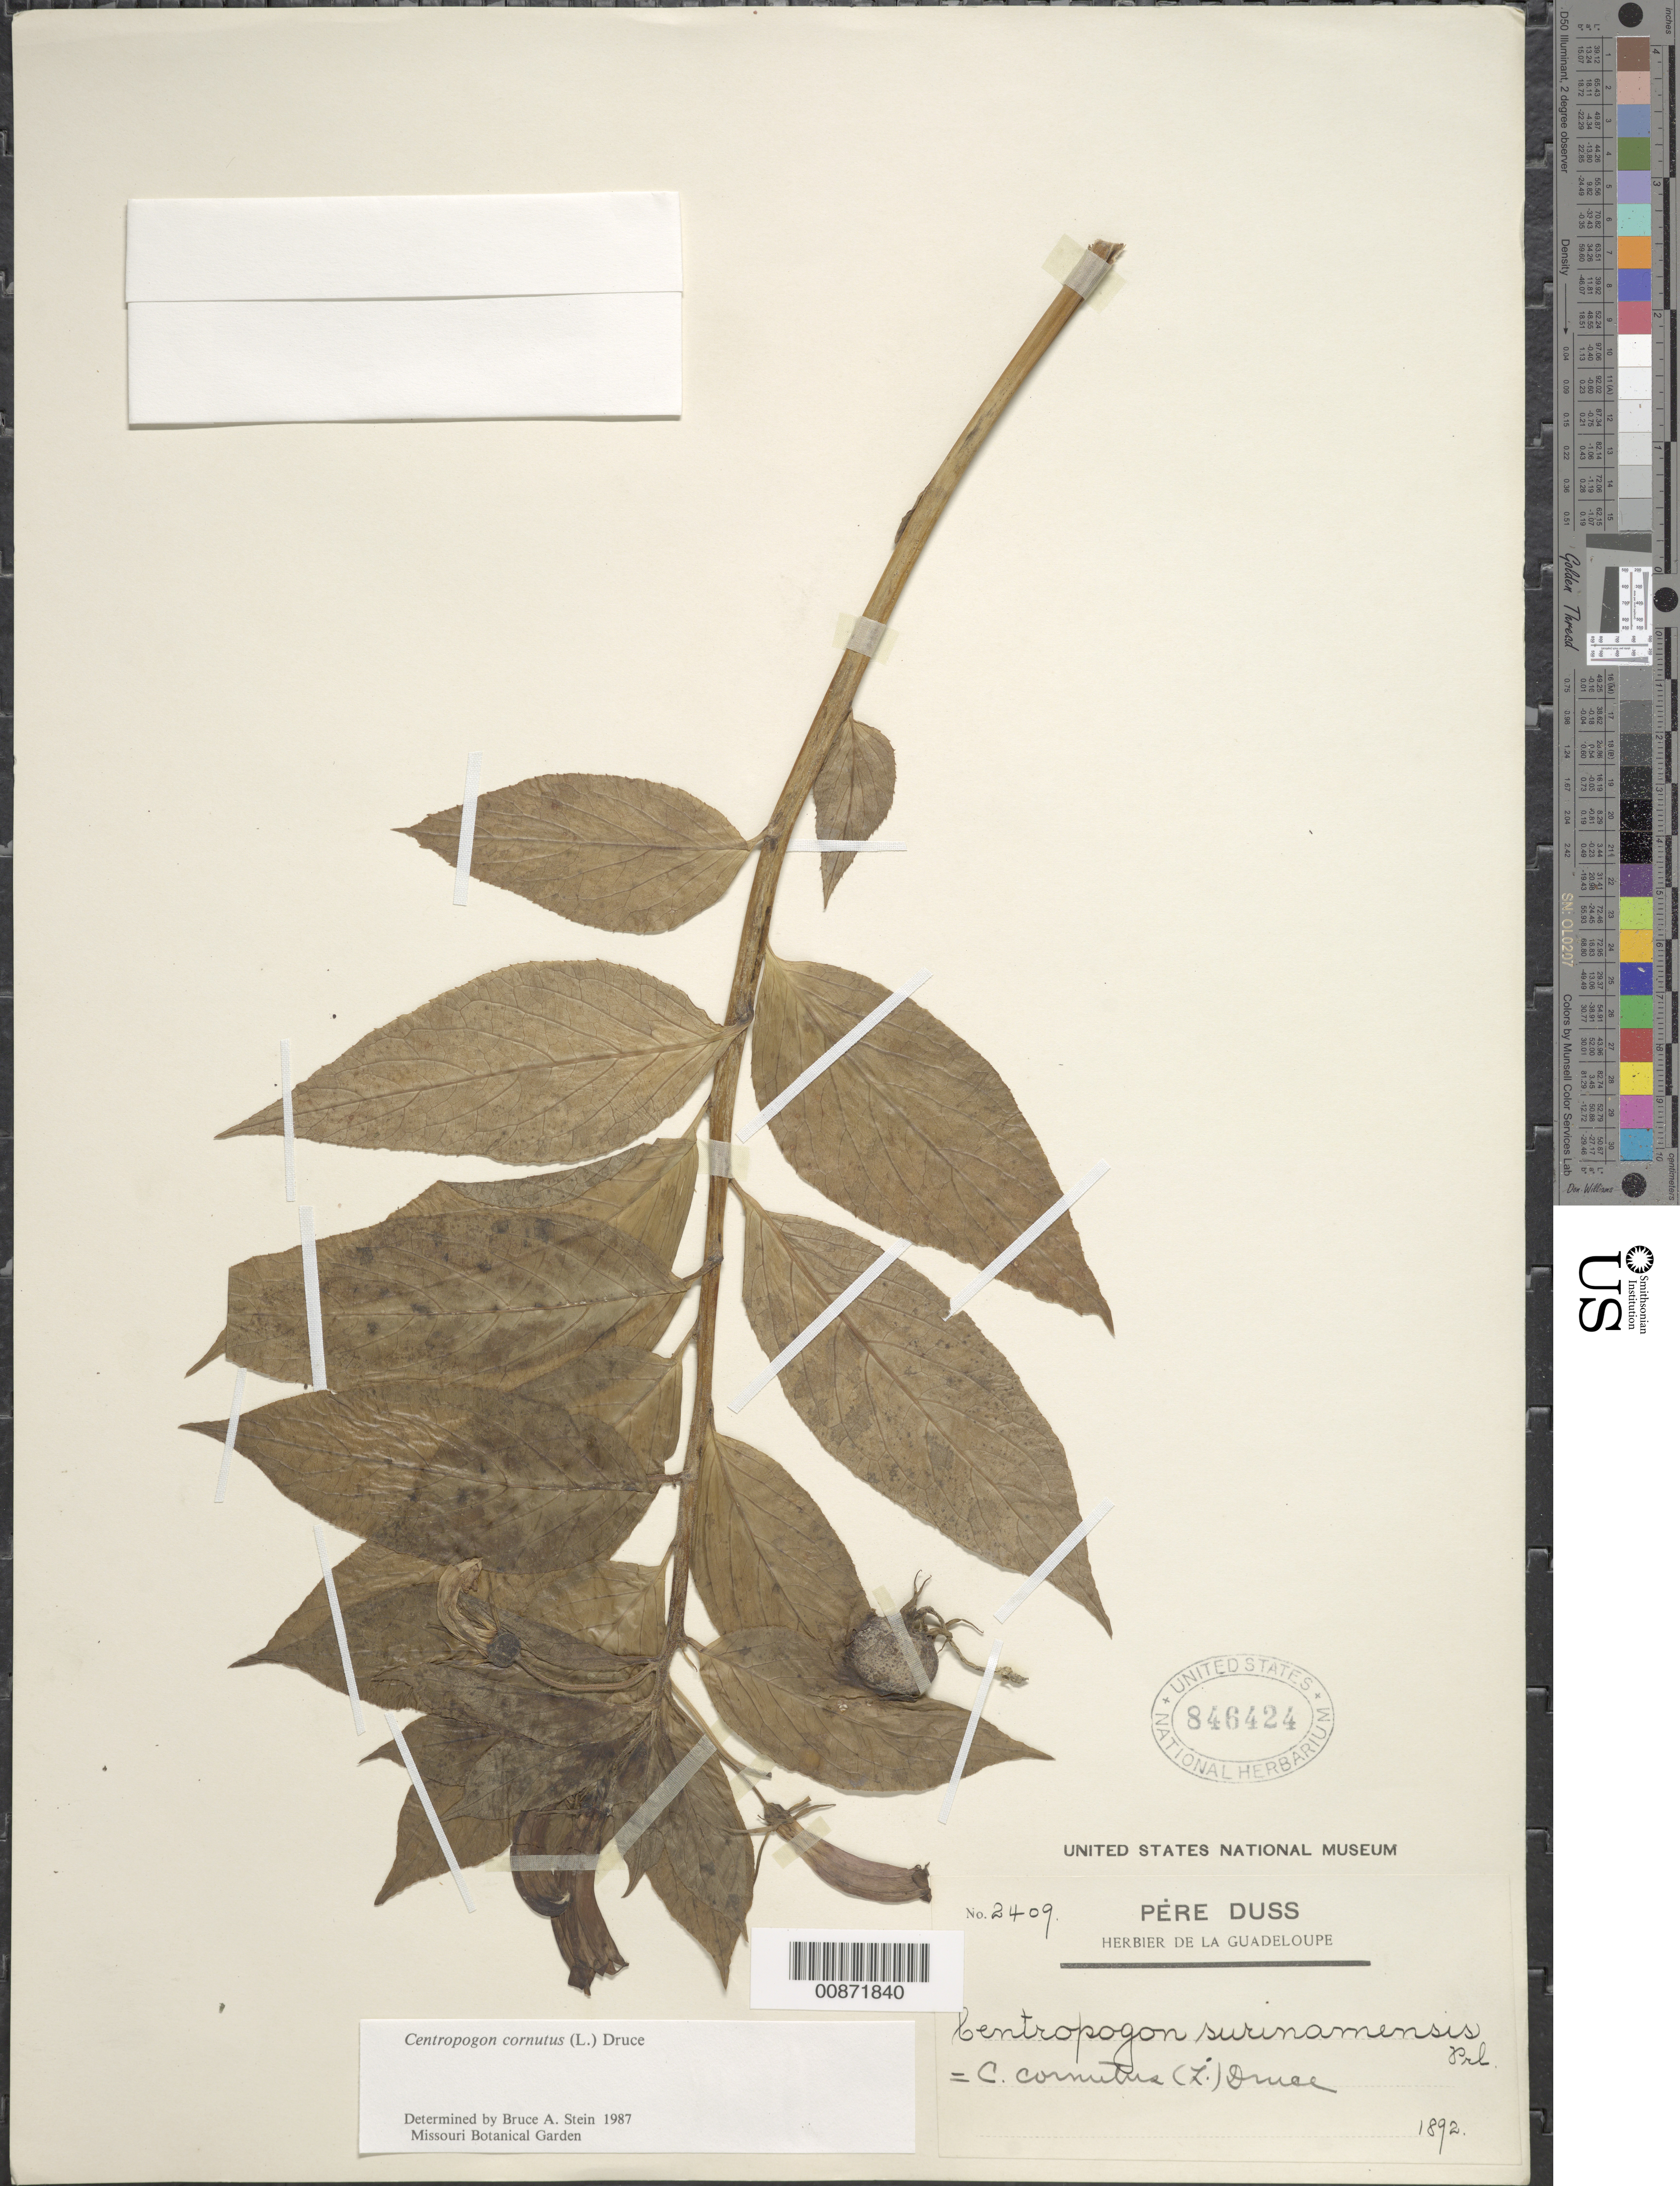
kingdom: Plantae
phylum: Tracheophyta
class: Magnoliopsida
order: Asterales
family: Campanulaceae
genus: Centropogon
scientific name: Centropogon cornutus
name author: (L.) Druce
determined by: Stein, B. A., Senior Director, Climate Adaptation and Resilience, National Wildlife Federation (UNITED STATES)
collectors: Père Duss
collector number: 2409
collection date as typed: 1892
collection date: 1892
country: Guadeloupe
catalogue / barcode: US 846424